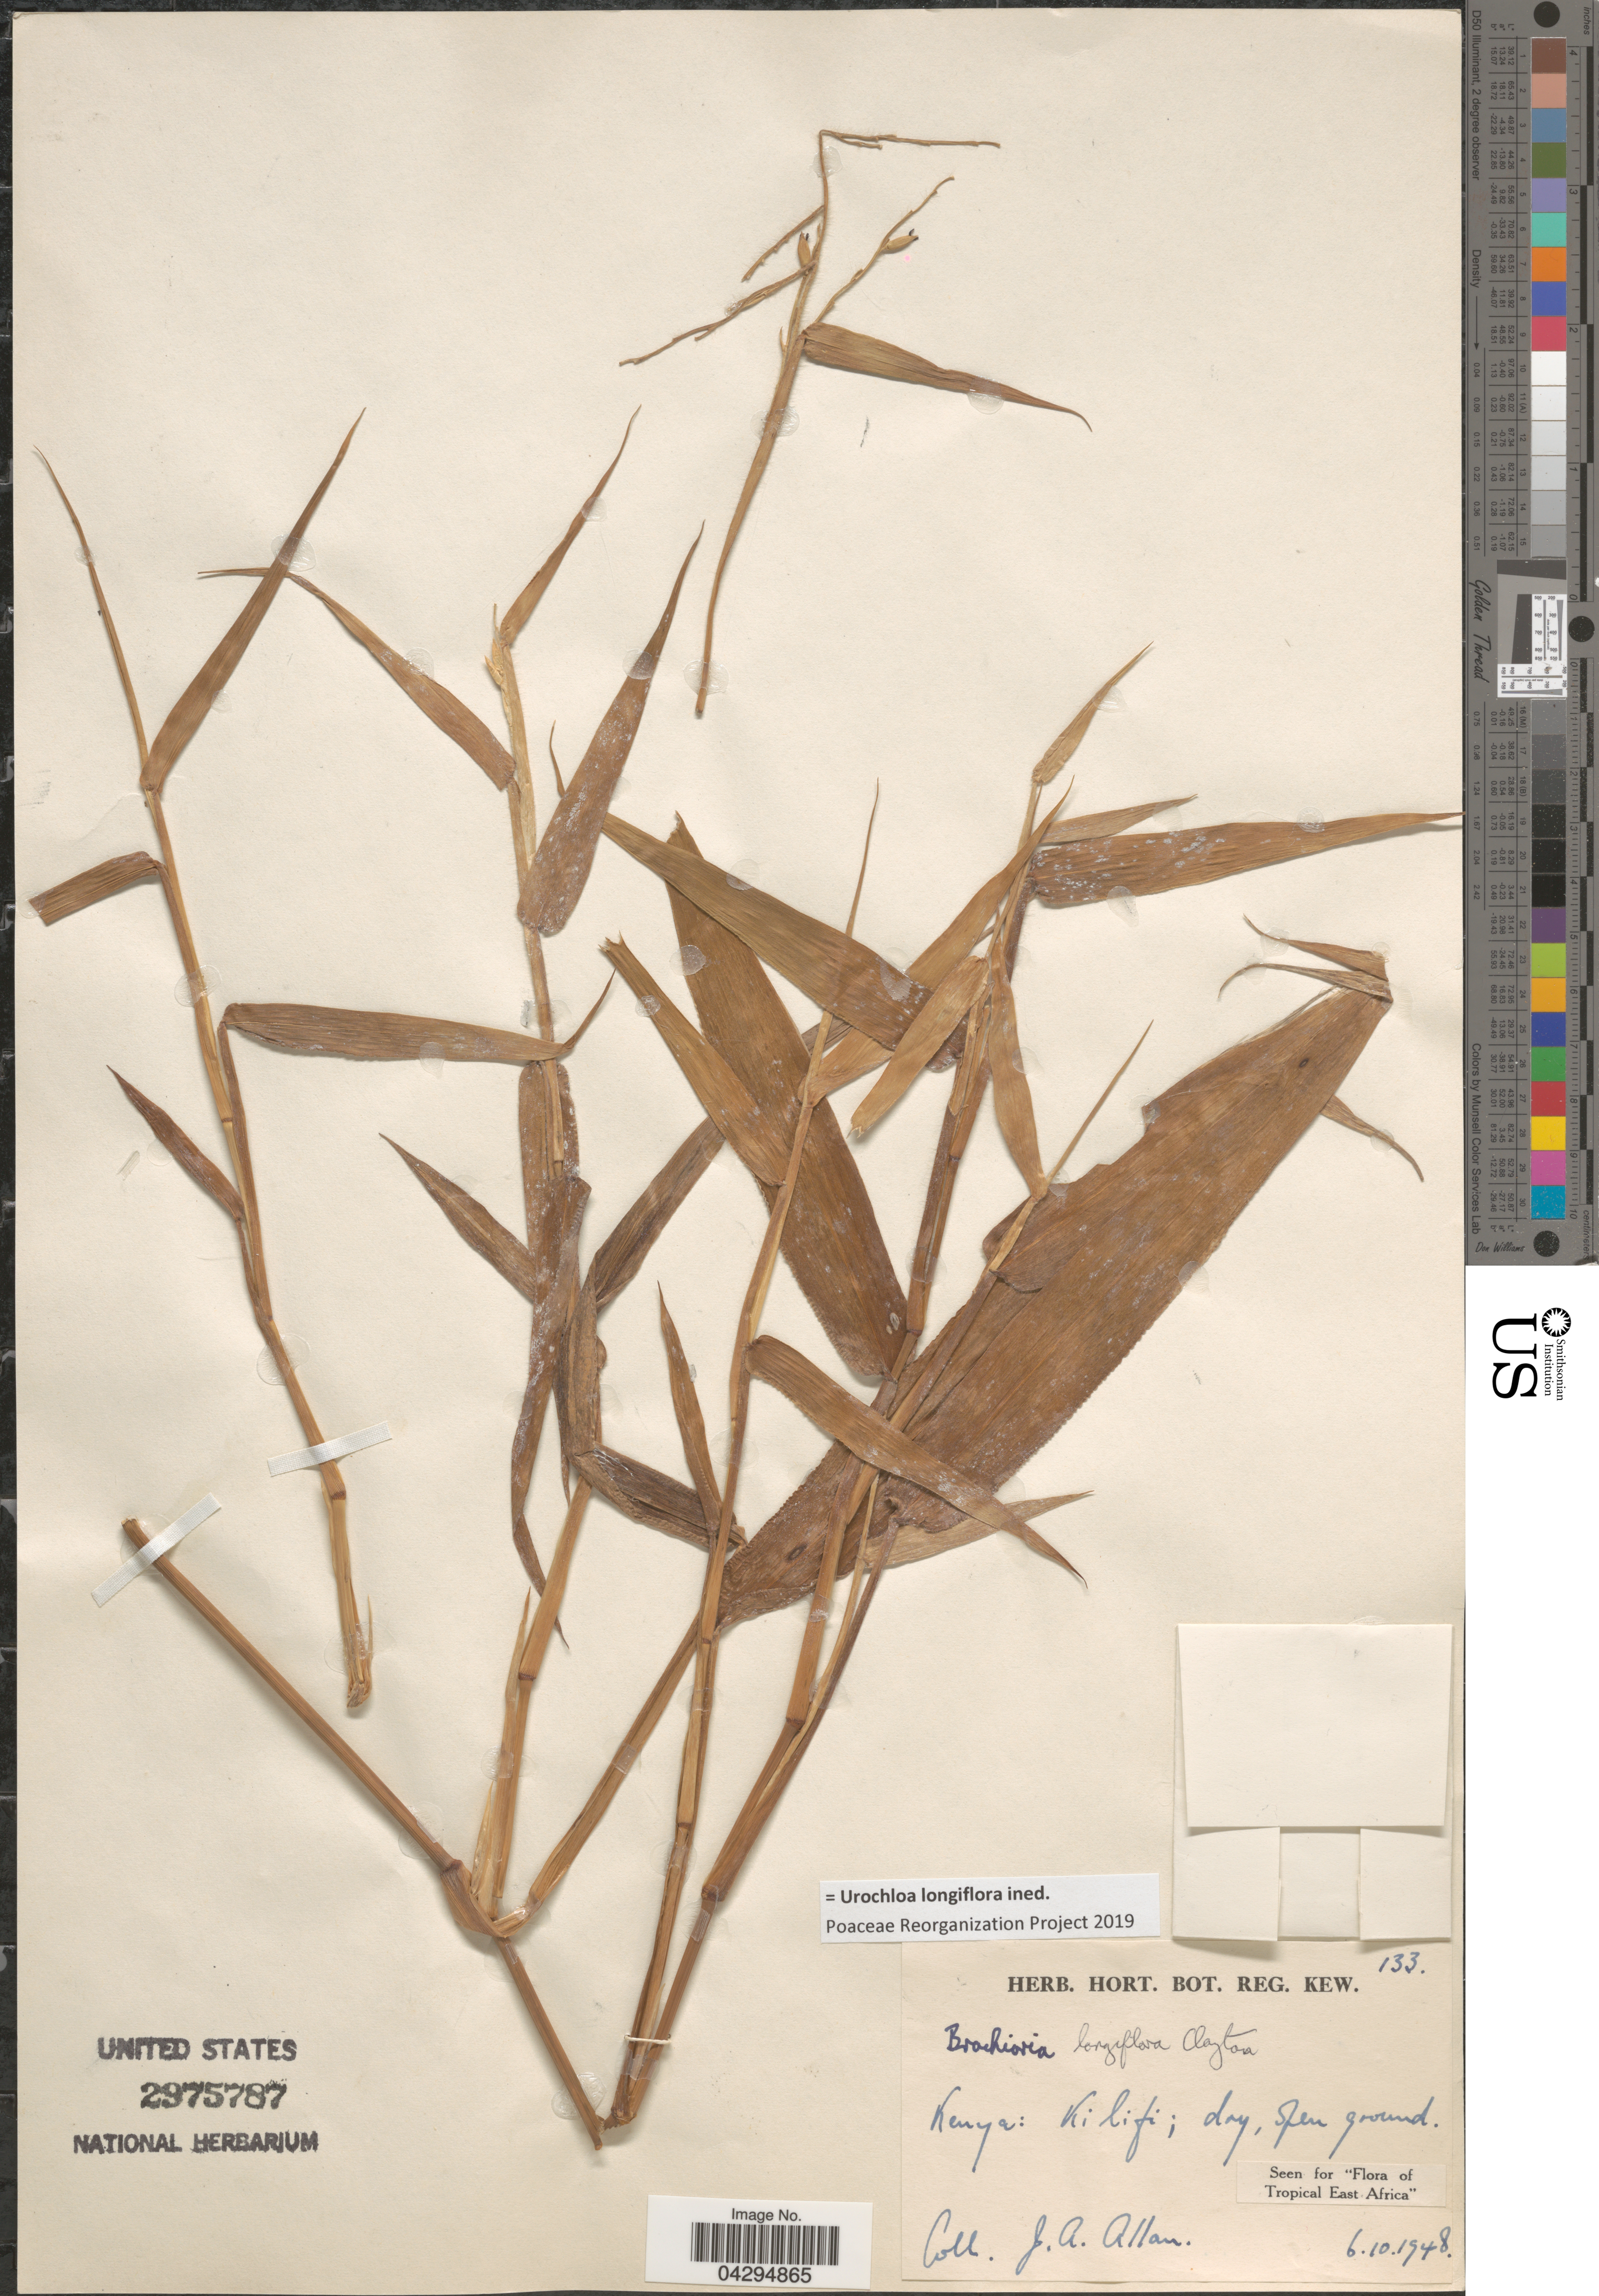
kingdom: Plantae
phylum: Tracheophyta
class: Liliopsida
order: Poales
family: Poaceae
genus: Urochloa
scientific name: Urochloa longiflora ined.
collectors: J. Allan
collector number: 133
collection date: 1948-10-06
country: Kenya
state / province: Kilifi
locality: Tropical East Africa. [unsure placement]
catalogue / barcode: US 2975787